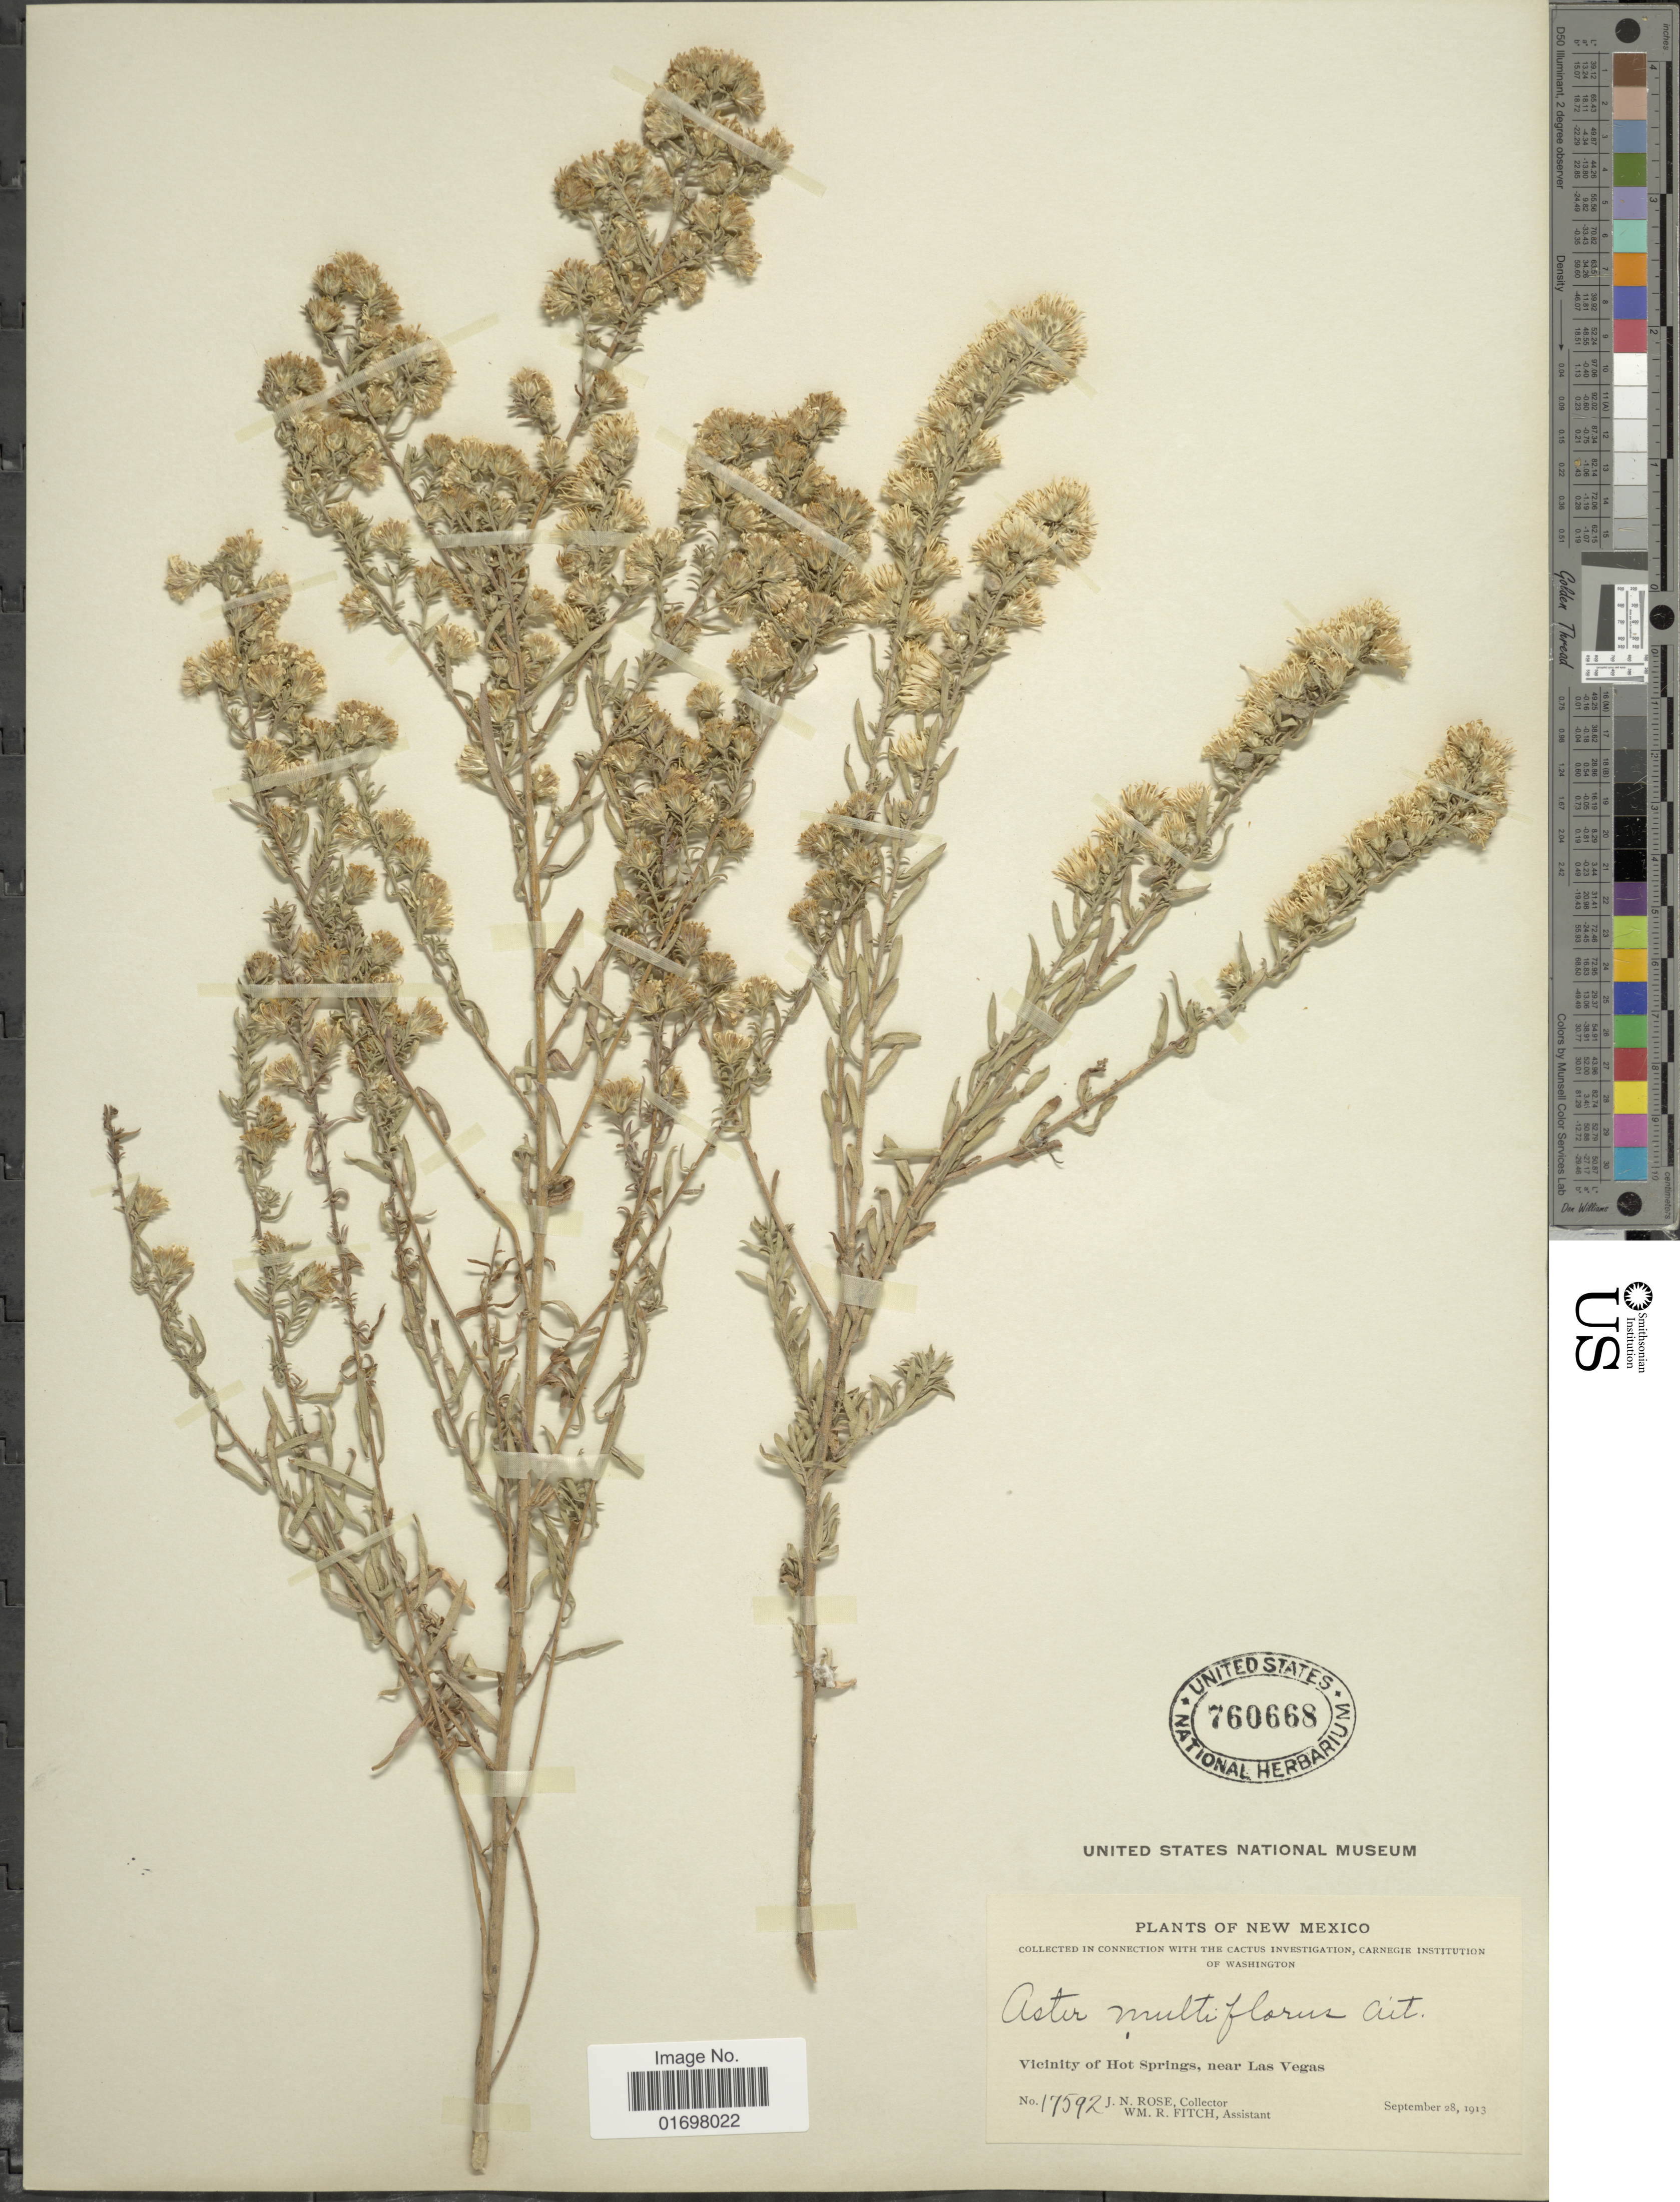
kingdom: Plantae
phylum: Tracheophyta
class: Magnoliopsida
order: Asterales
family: Asteraceae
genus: Symphyotrichum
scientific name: Symphyotrichum falcatum var. commutatum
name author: (Torr. & A. Gray) G.L. Nesom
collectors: J. N. Rose & W. R. Fitch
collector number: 17592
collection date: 1913-09-28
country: United States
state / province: New Mexico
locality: Vicinity of Hot Springs, near Las Vegas.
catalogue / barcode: US 760668